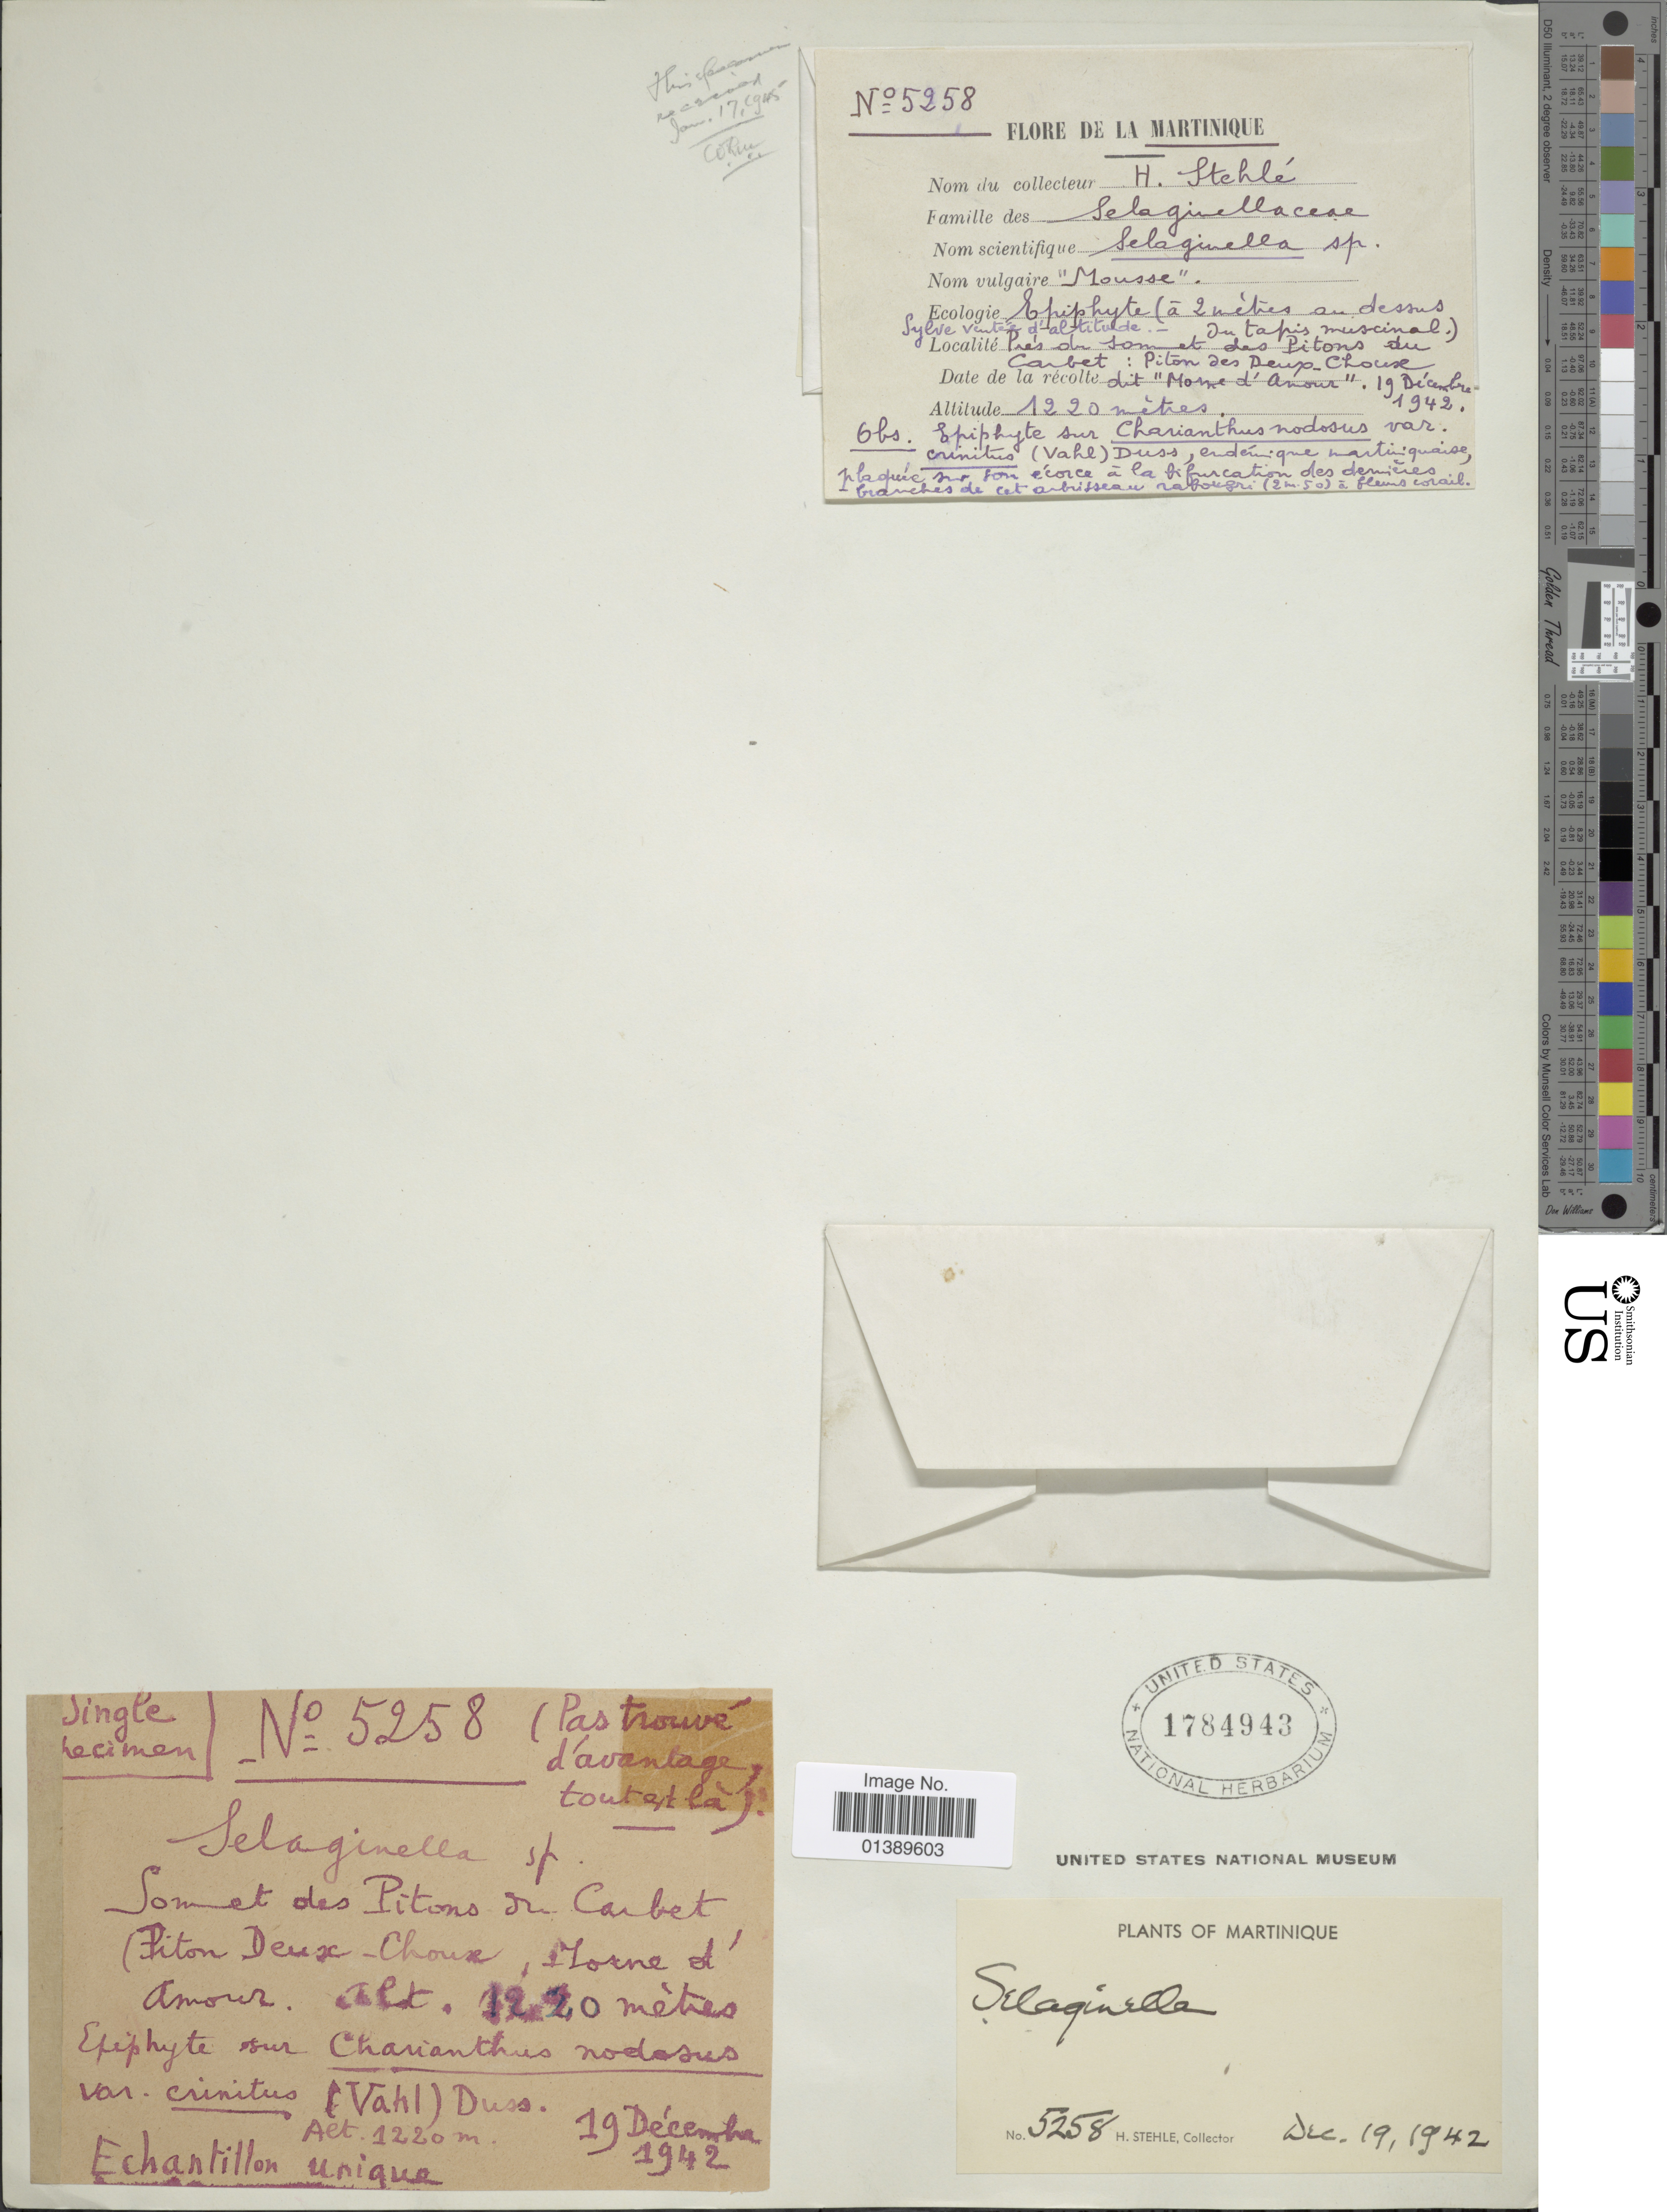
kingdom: Plantae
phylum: Tracheophyta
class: Lycopodiopsida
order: Selaginellales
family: Selaginellaceae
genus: Selaginella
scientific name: Selaginella sp.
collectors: H. Stehlé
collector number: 5258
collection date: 1942-12-19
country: Martinique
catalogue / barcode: US 1784943